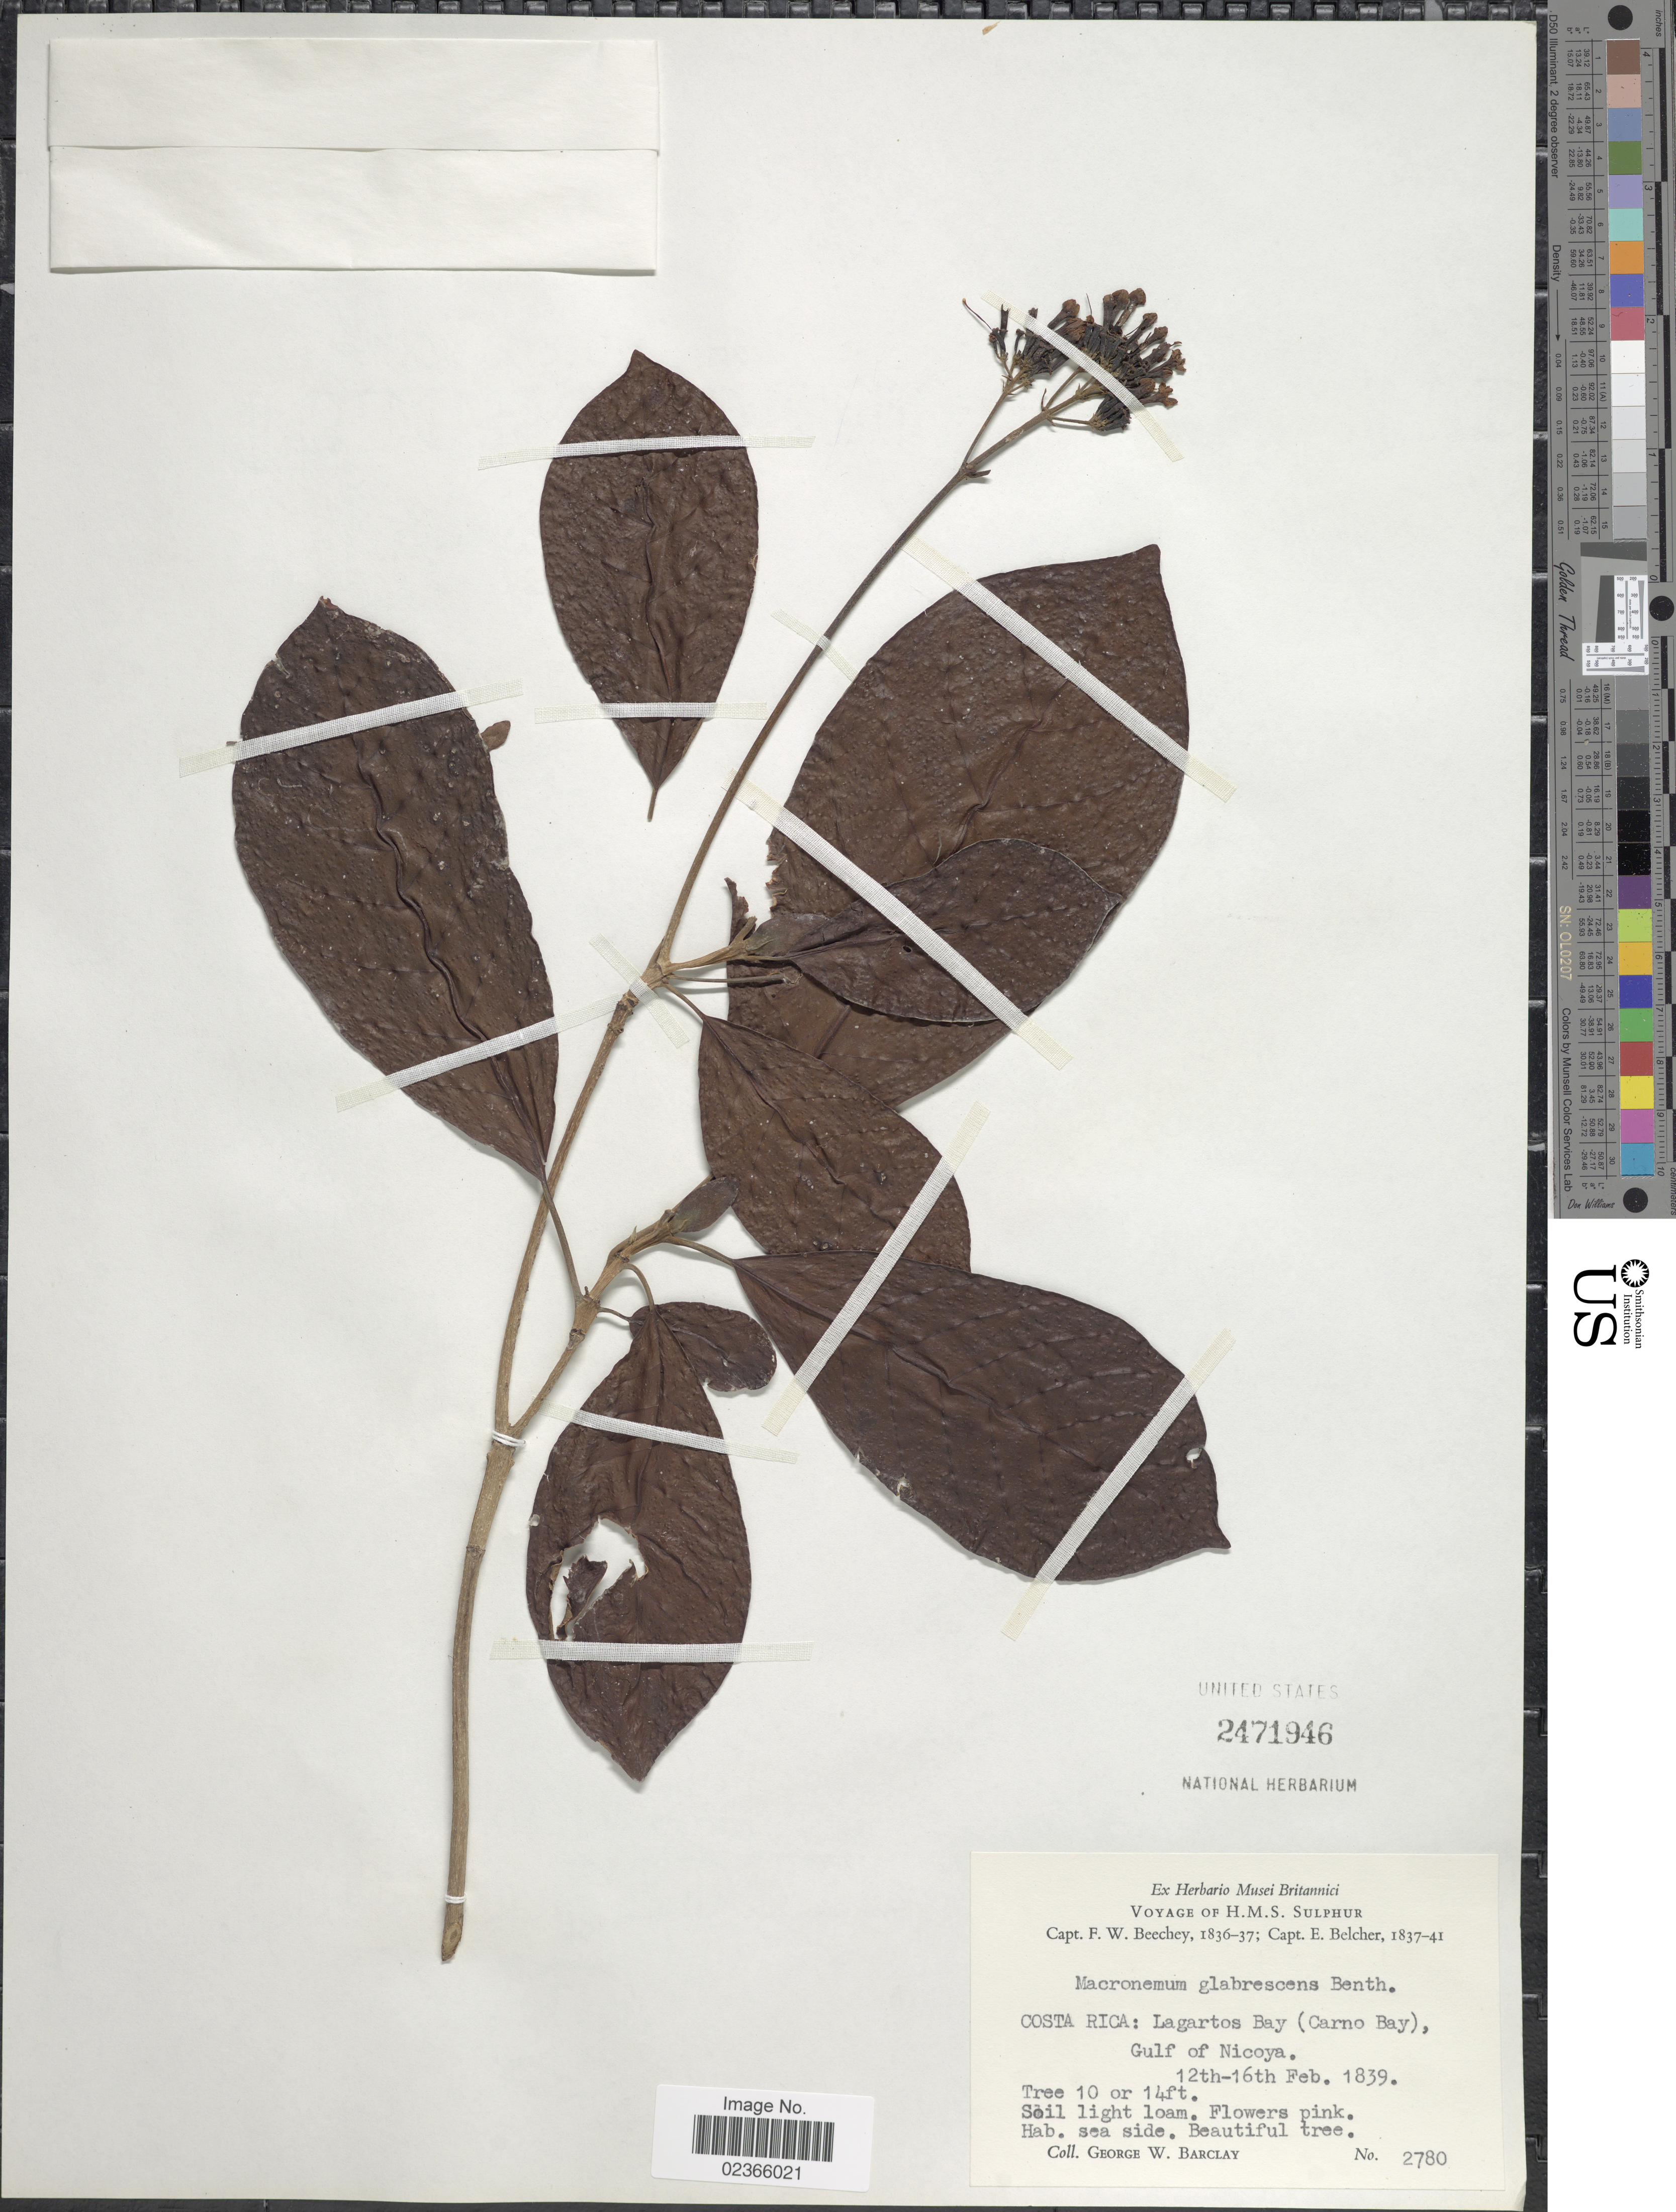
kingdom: Plantae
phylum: Tracheophyta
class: Magnoliopsida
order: Gentianales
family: Rubiaceae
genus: Macrocnemum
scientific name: Macrocnemum glabrescens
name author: (Benth.) Wedd.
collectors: G. W. Barclay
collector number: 2780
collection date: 1839-02-12/1839-02-16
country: Costa Rica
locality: Costa Rica; Lagartos Bay (Carno Bay), Gulf of Nicoya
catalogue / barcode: US 2471946